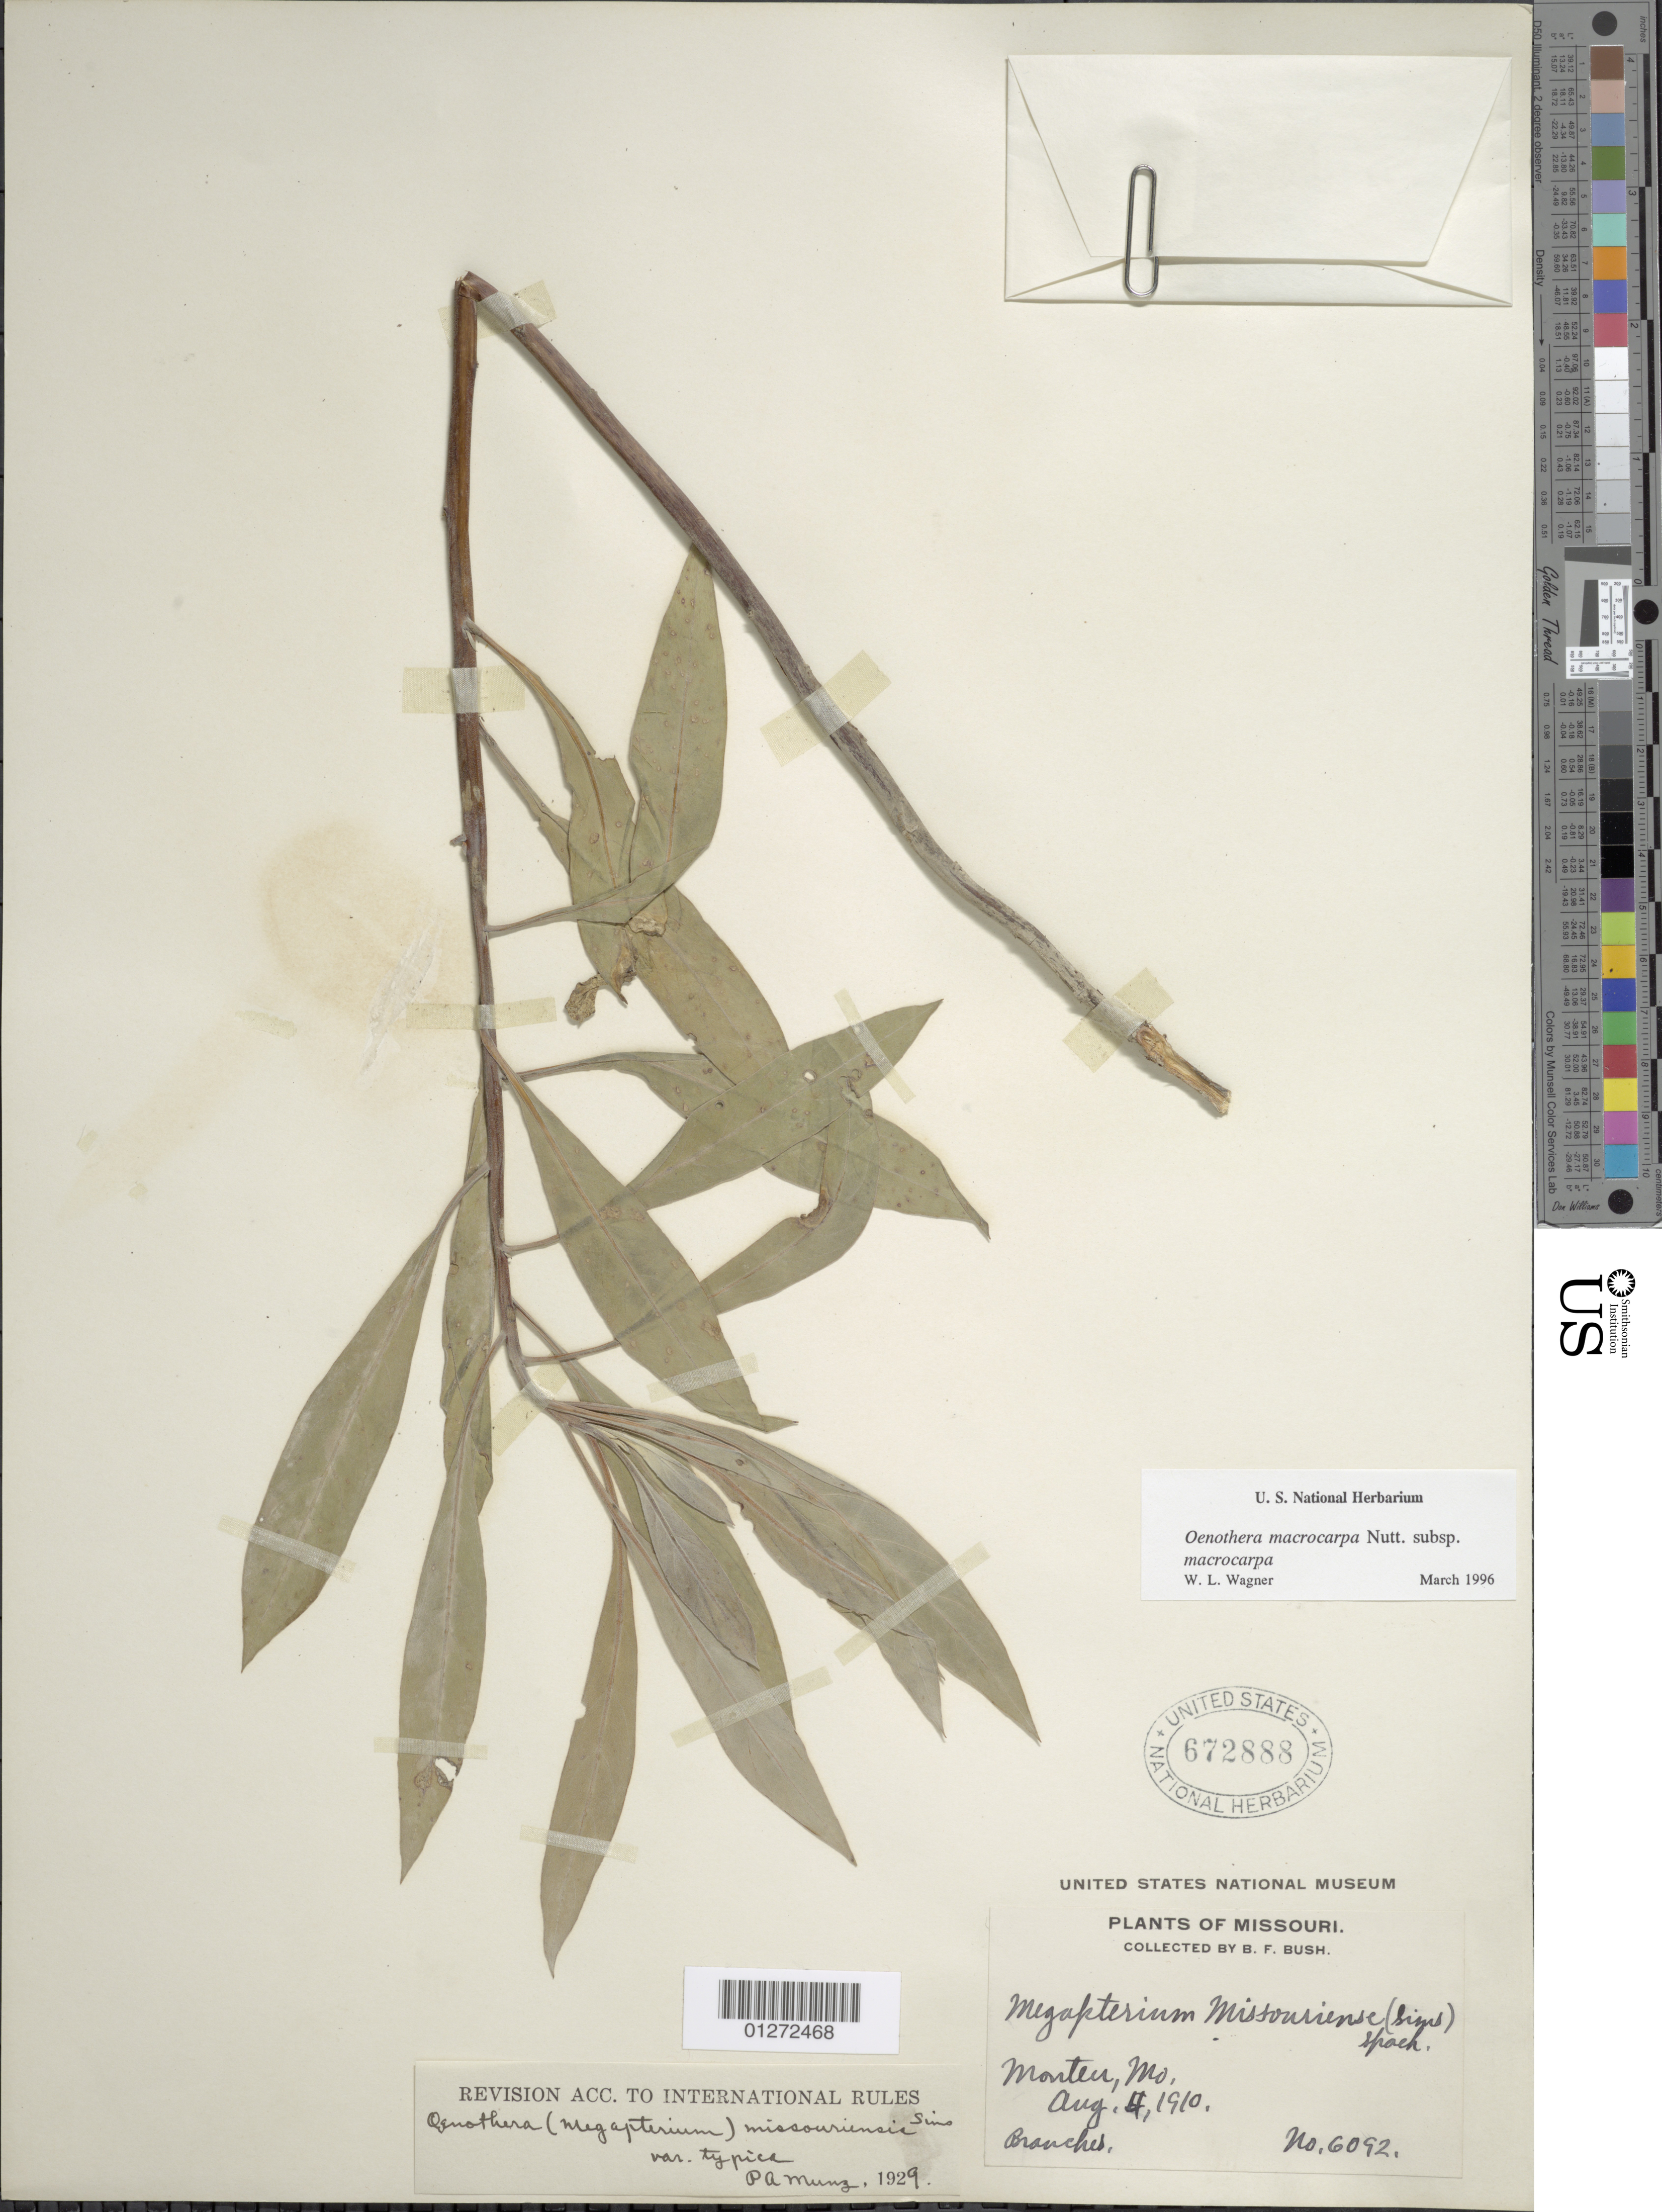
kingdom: Plantae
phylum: Tracheophyta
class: Magnoliopsida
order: Myrtales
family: Onagraceae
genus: Oenothera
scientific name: Oenothera macrocarpa subsp. macrocarpa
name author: Nutt.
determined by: Wagner, W. L., (BOT), Smithsonian Institution - National Museum of Natural History (UNITED STATES)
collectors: B. F. Bush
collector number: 6092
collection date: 1910-08-04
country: United States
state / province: Missouri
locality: Monteer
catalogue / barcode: US 672888